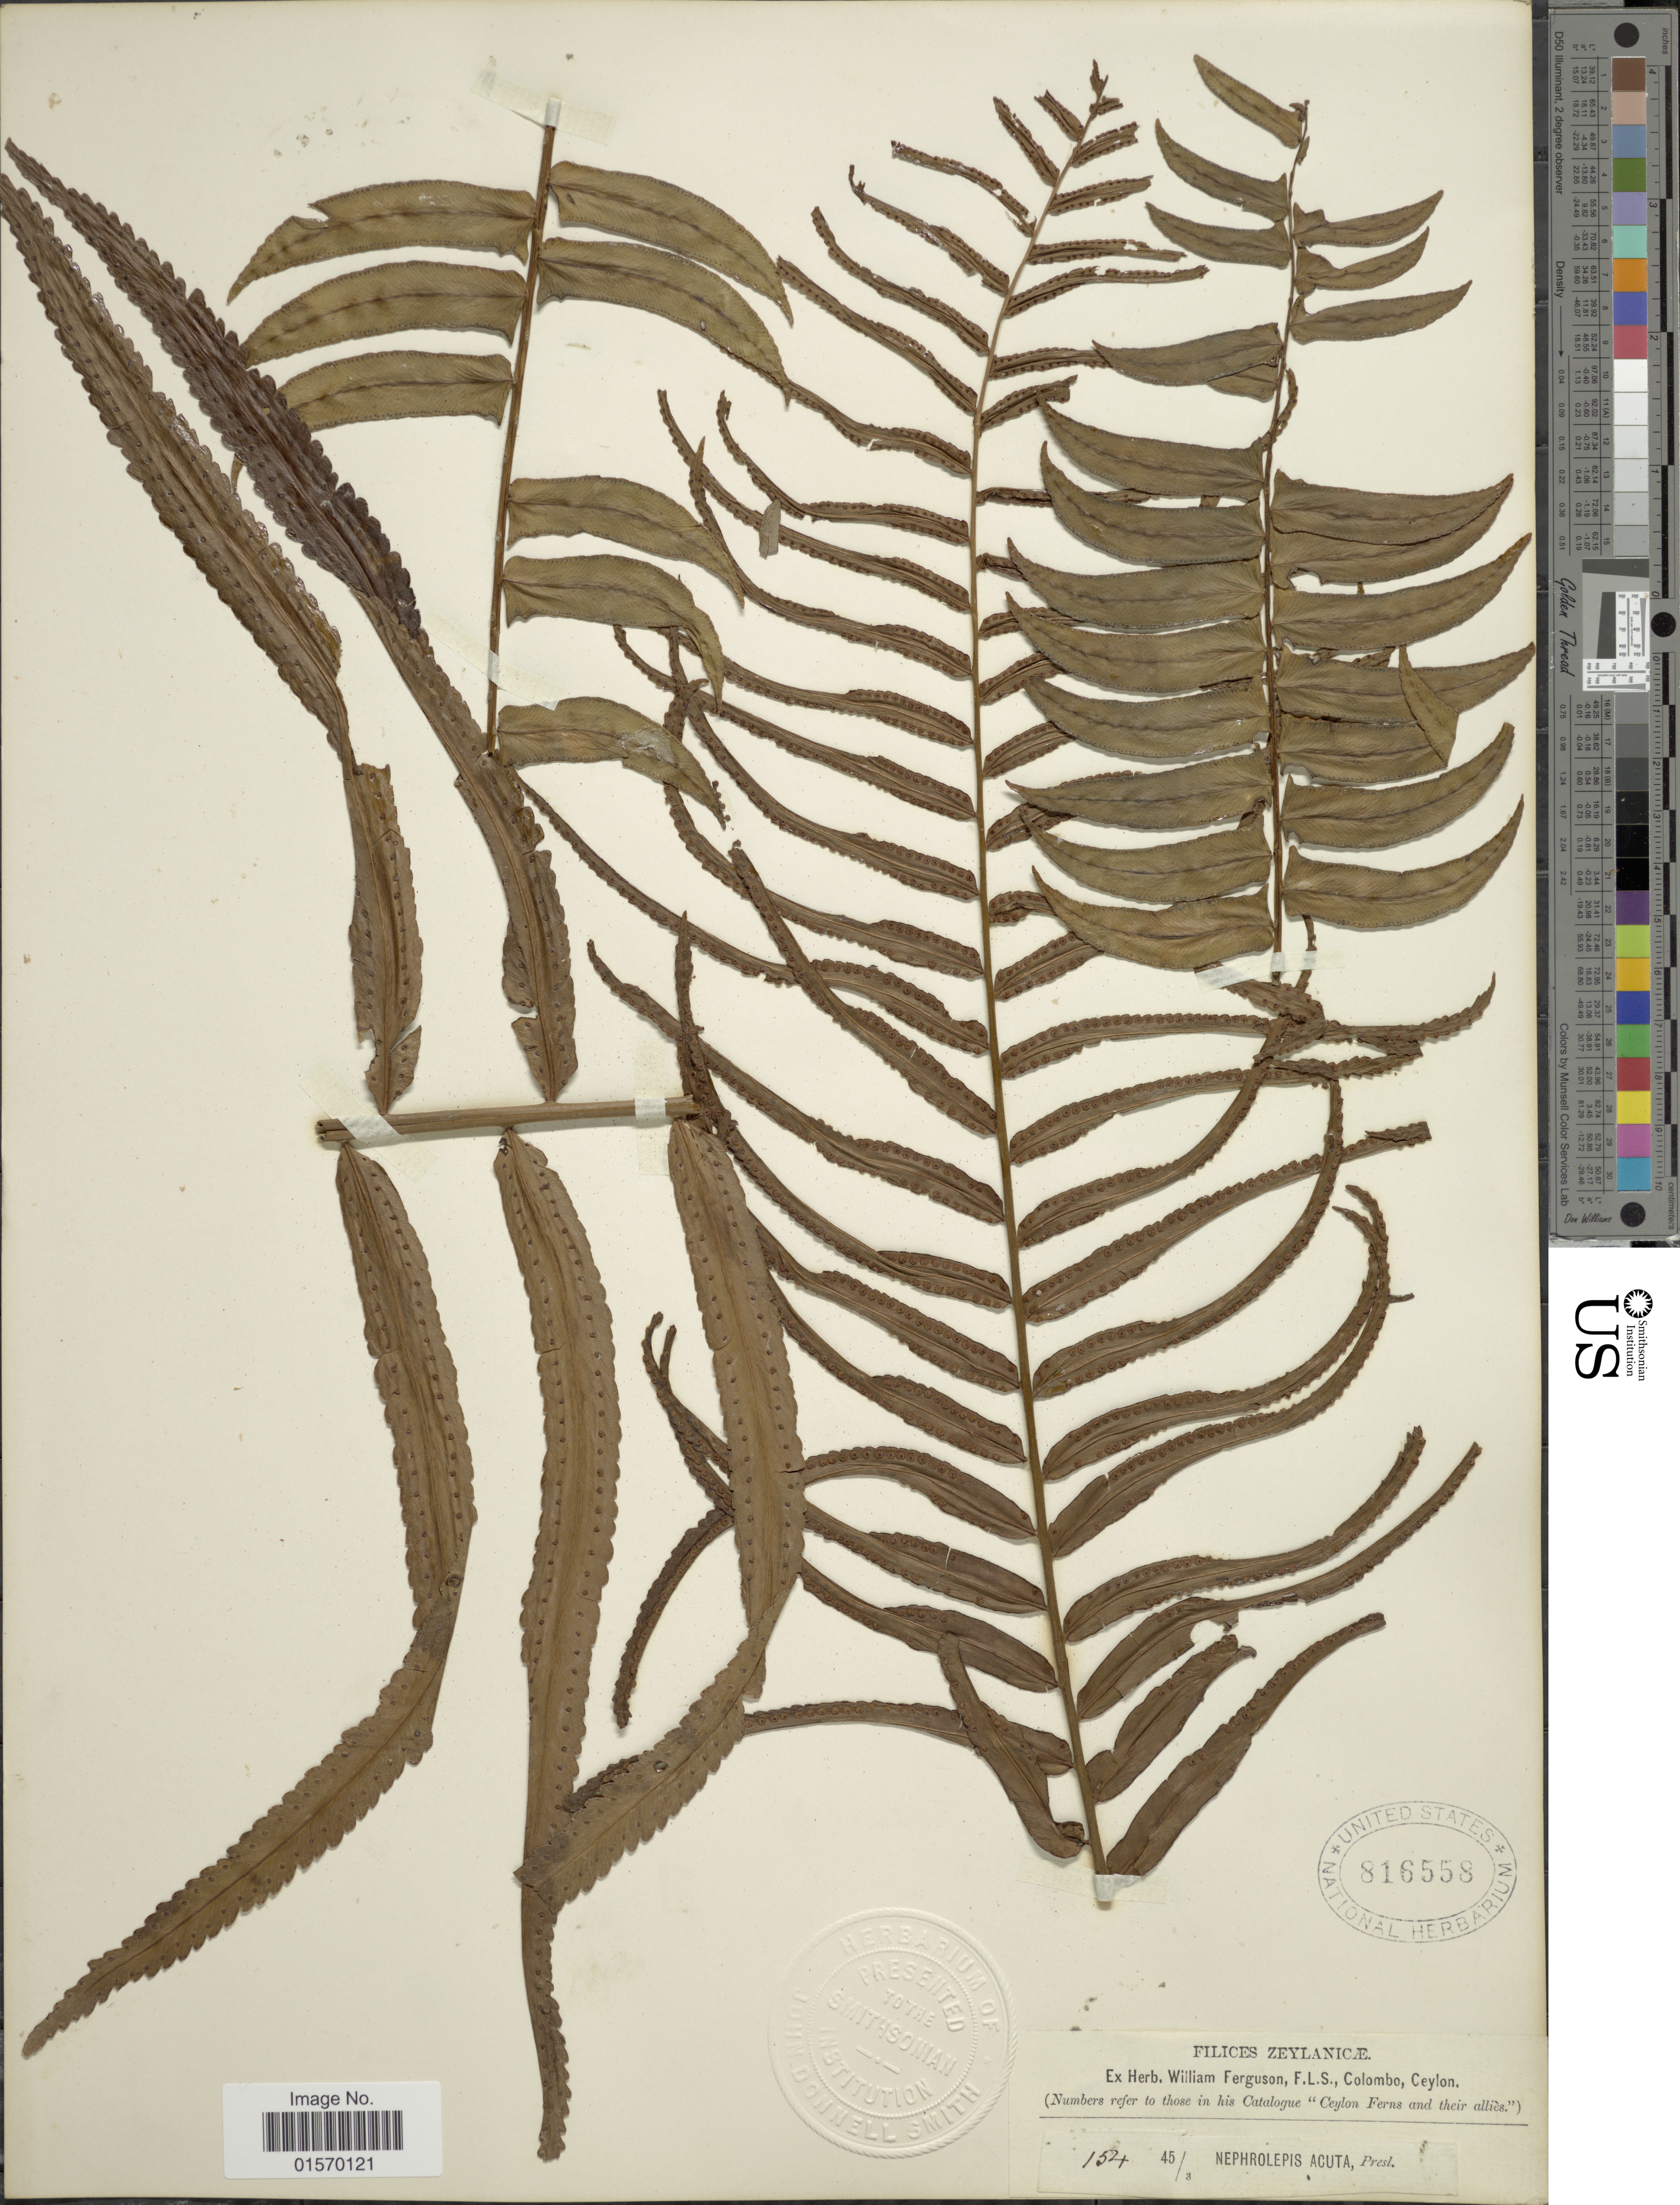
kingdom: Plantae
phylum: Tracheophyta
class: Polypodiopsida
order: Polypodiales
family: Nephrolepidaceae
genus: Nephrolepis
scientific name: Nephrolepis biserrata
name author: (Sw.) Schott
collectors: ex herb. W. Ferguson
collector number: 154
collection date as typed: Transcribed d/m/y: /3/45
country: Sri Lanka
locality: Zeylanicæ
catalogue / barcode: US 816558